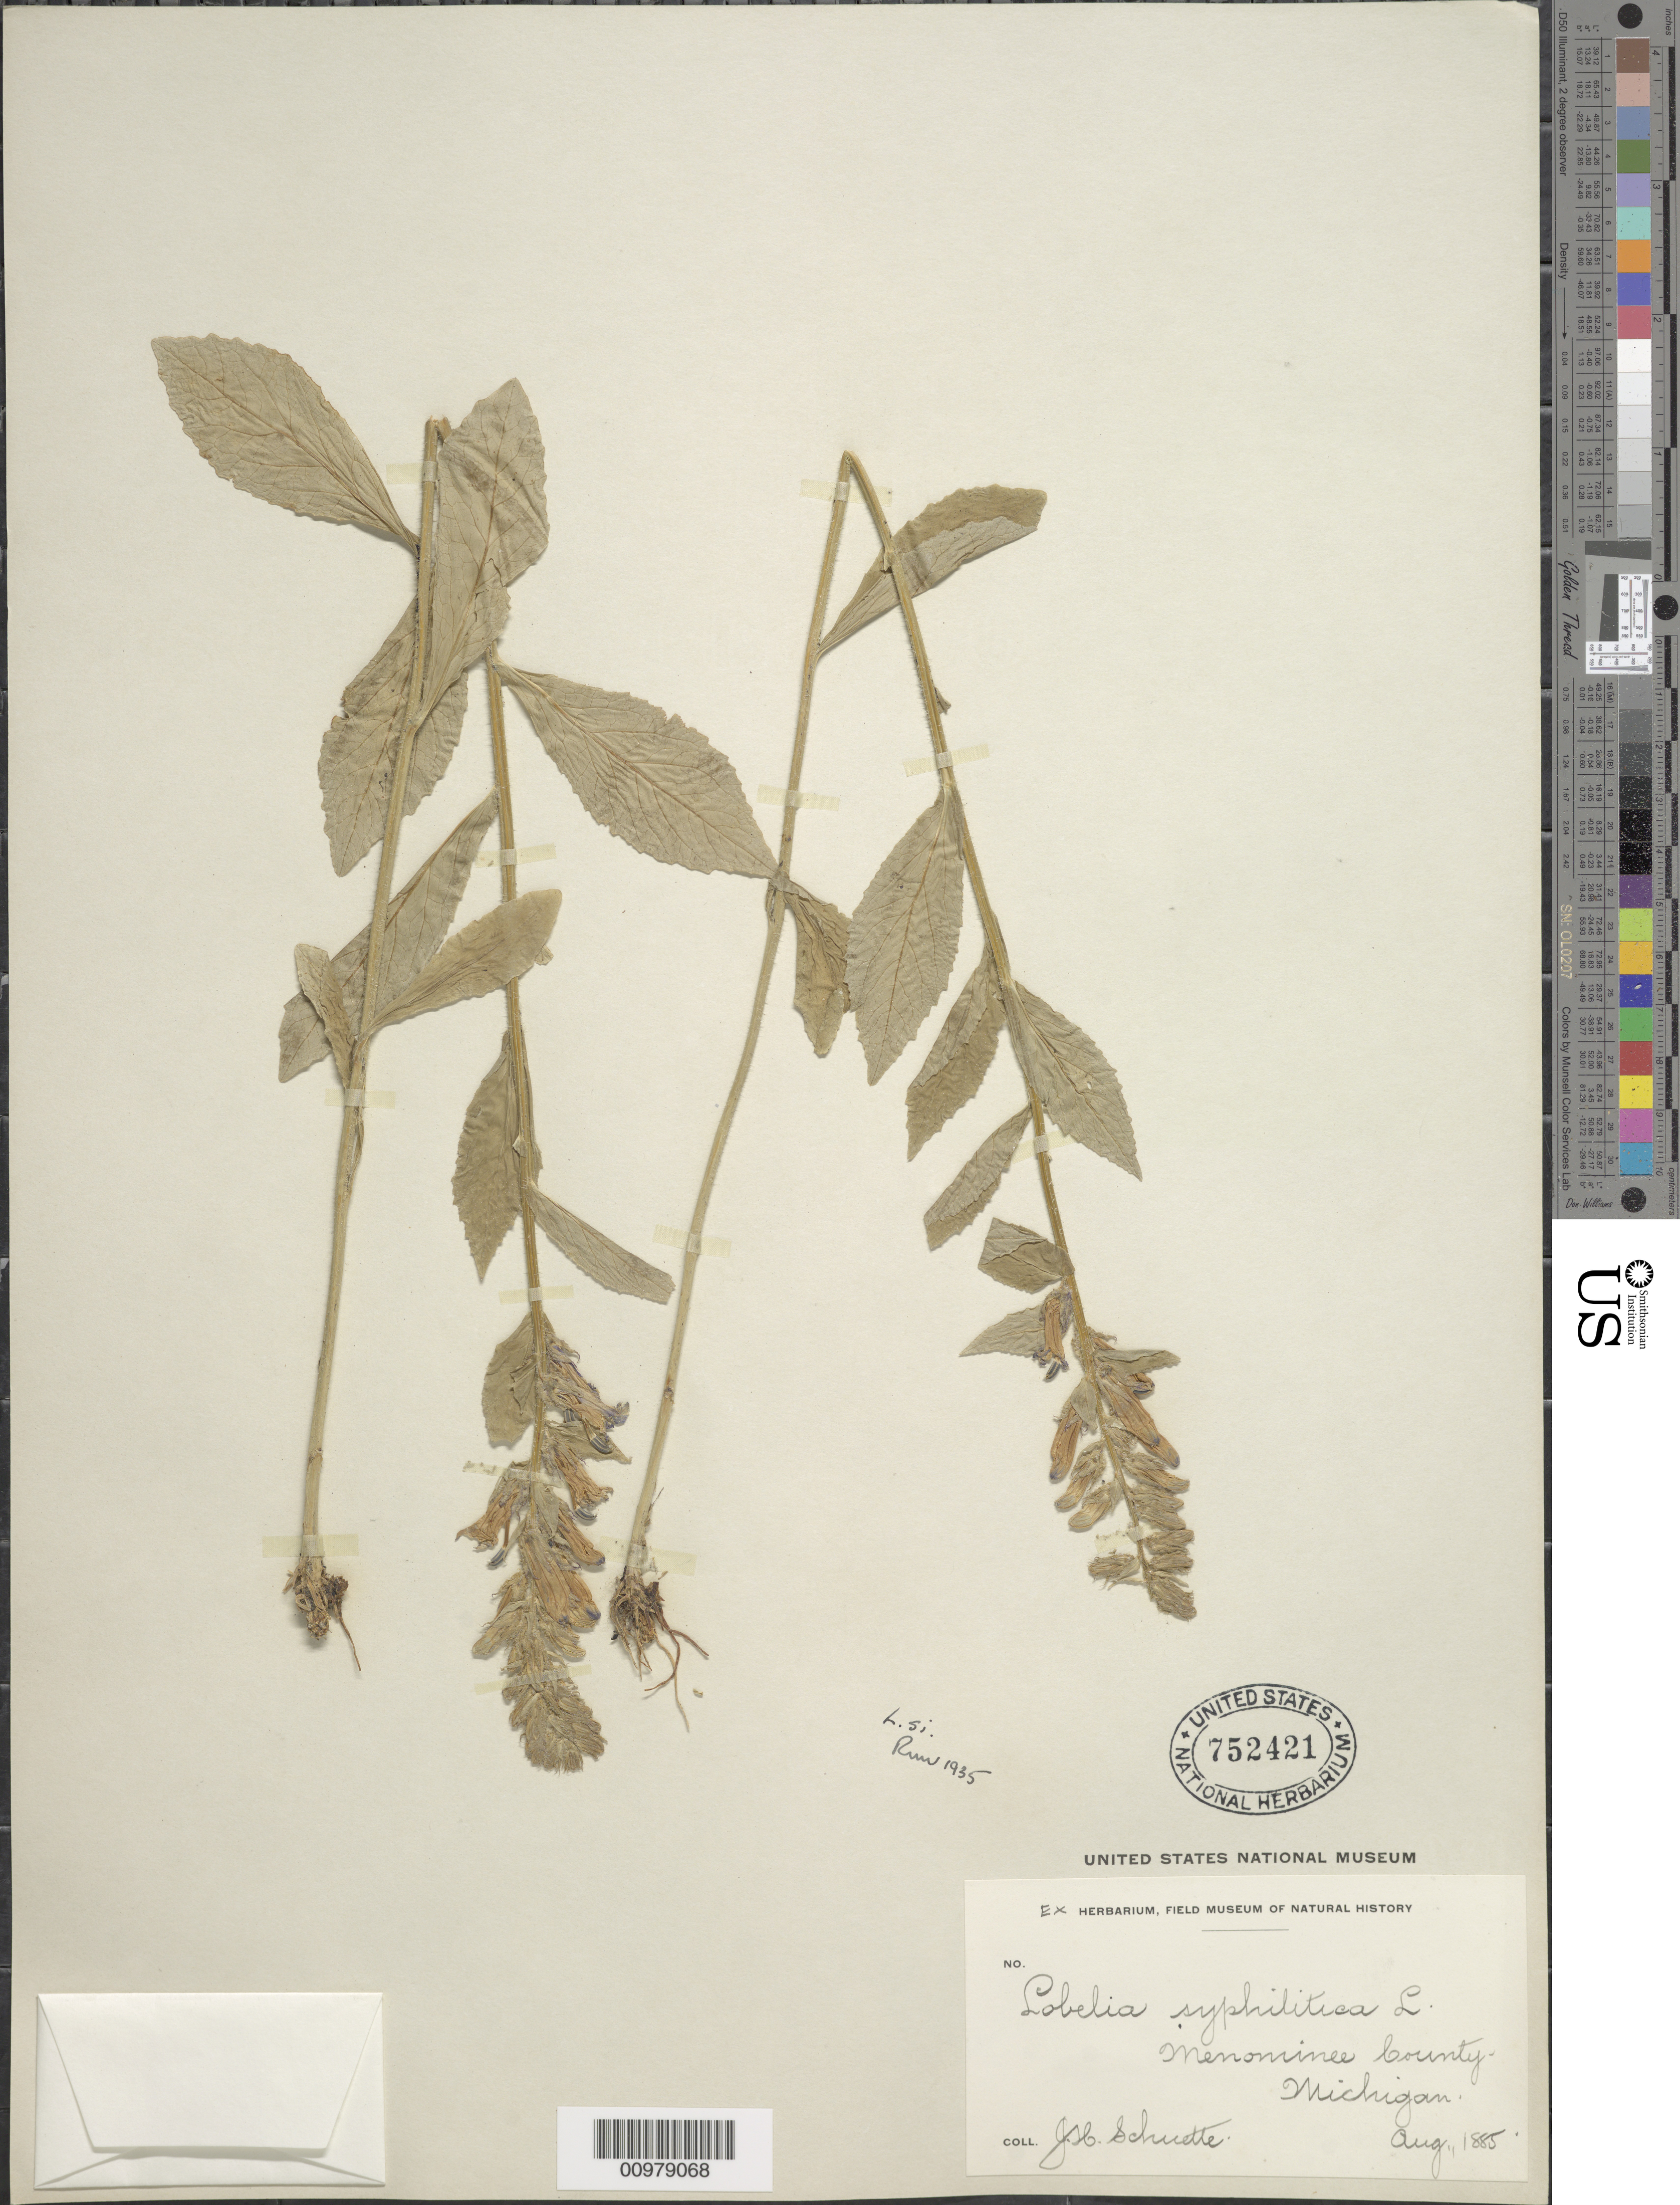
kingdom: Plantae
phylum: Tracheophyta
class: Magnoliopsida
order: Asterales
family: Campanulaceae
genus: Lobelia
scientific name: Lobelia siphilitica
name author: L.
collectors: J. H. Schuette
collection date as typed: Aug 1885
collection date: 1885-08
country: United States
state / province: Michigan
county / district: Menominee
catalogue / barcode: US 752421